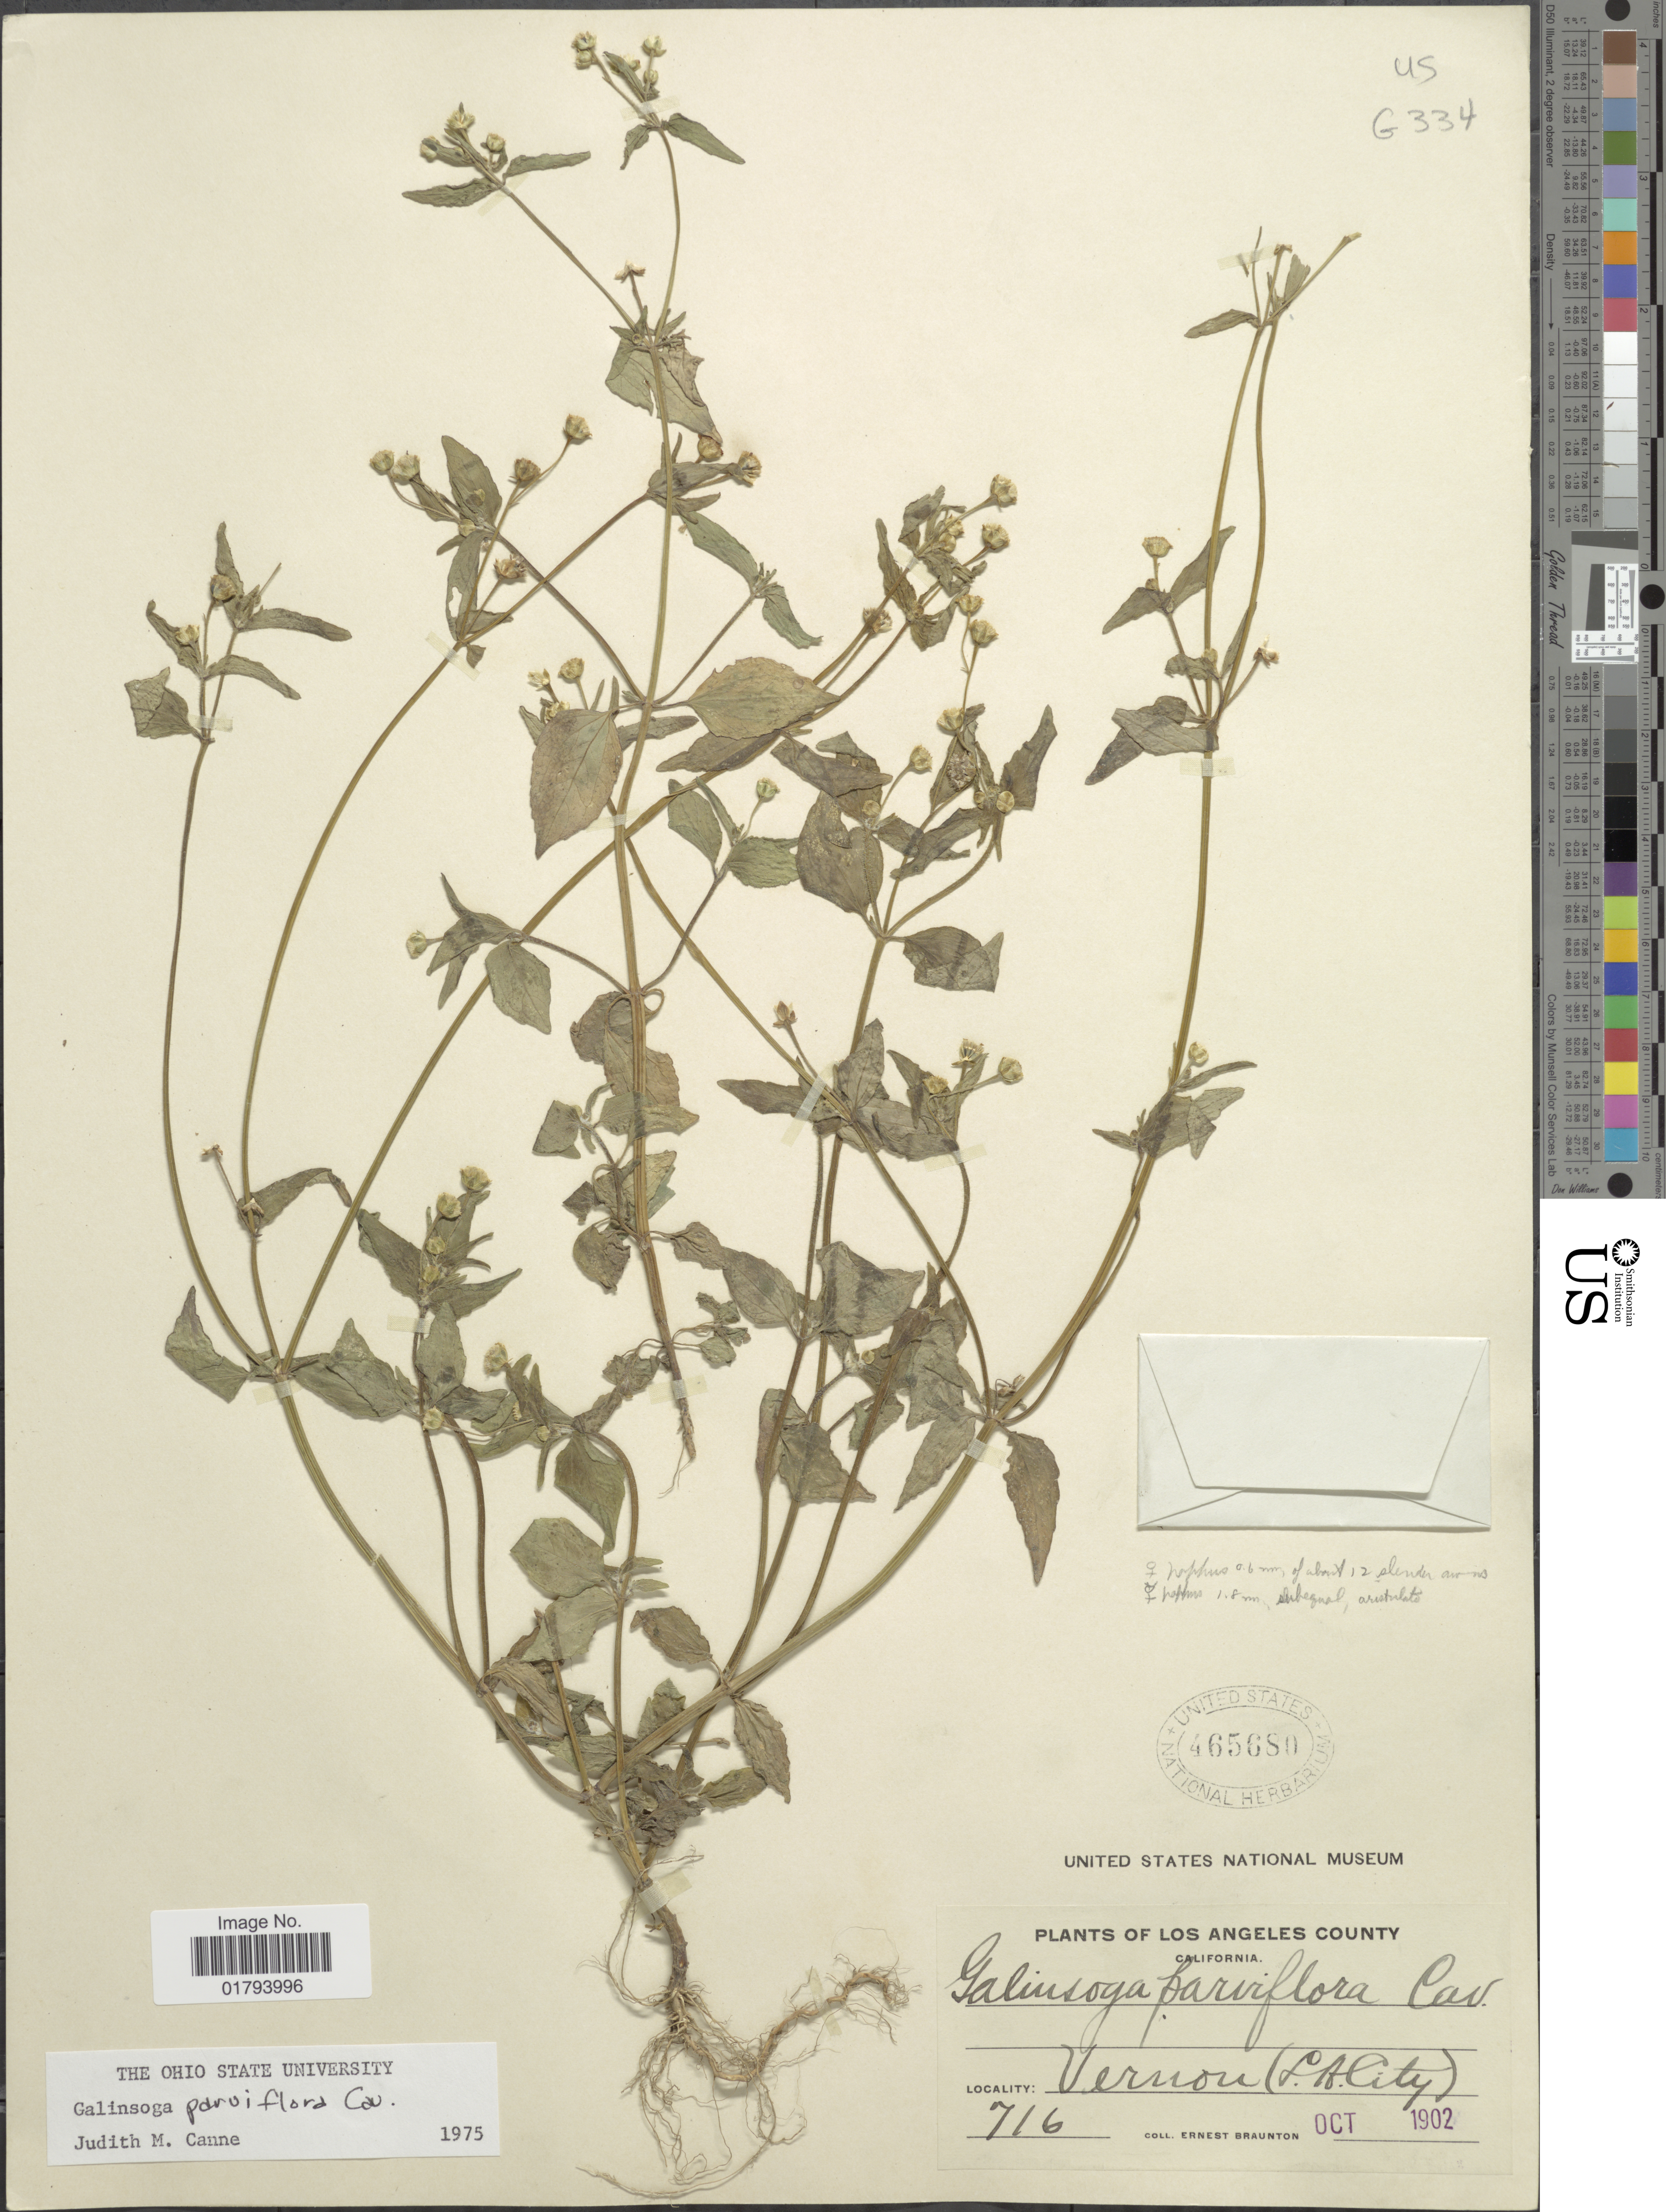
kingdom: Plantae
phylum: Tracheophyta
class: Magnoliopsida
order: Asterales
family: Asteraceae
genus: Galinsoga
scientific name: Galinsoga parviflora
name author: Cav.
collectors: E. Braunton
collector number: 716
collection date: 1902-10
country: United States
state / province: California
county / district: Los Angeles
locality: Los Angeles County, Vernon (L.A. City)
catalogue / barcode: US 465680